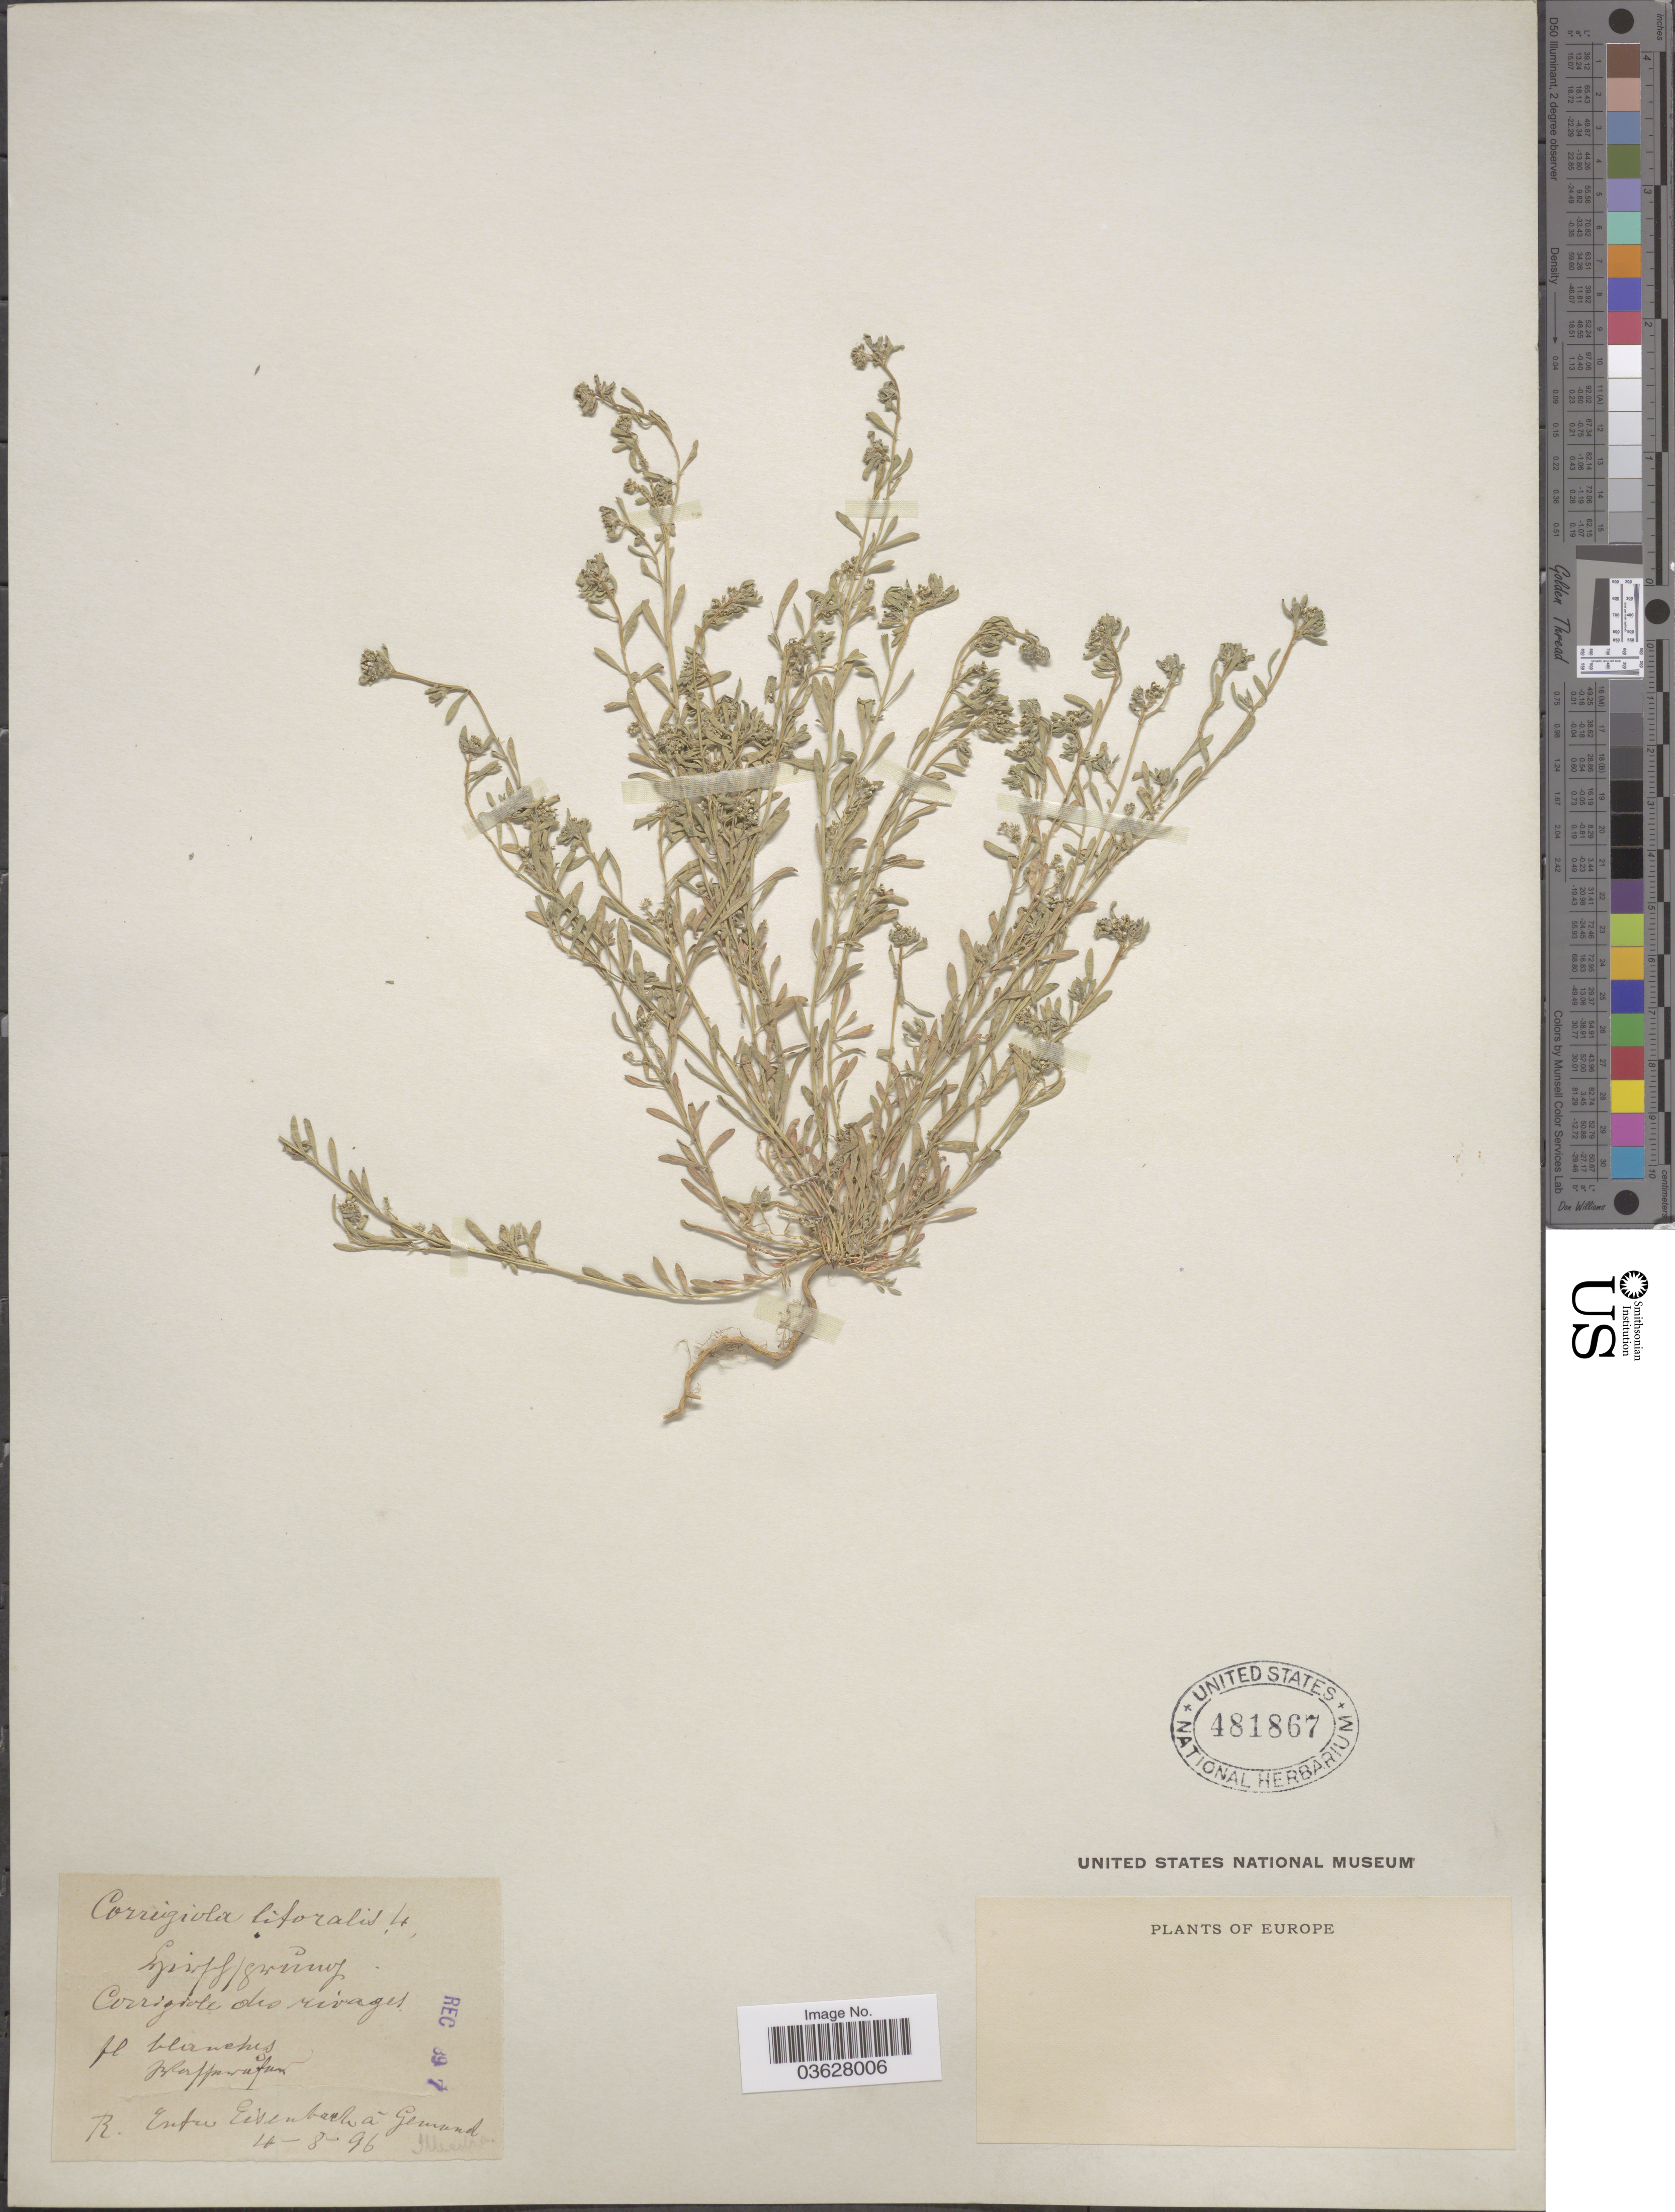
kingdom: Plantae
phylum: Tracheophyta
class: Magnoliopsida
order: Caryophyllales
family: Caryophyllaceae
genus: Corrigiola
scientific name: Corrigiola litoralis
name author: L.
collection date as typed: Transcribed d/m/y: 4/8/96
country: Germany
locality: Europe. R. Entre Eisenbach á Gemund.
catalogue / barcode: US 481867